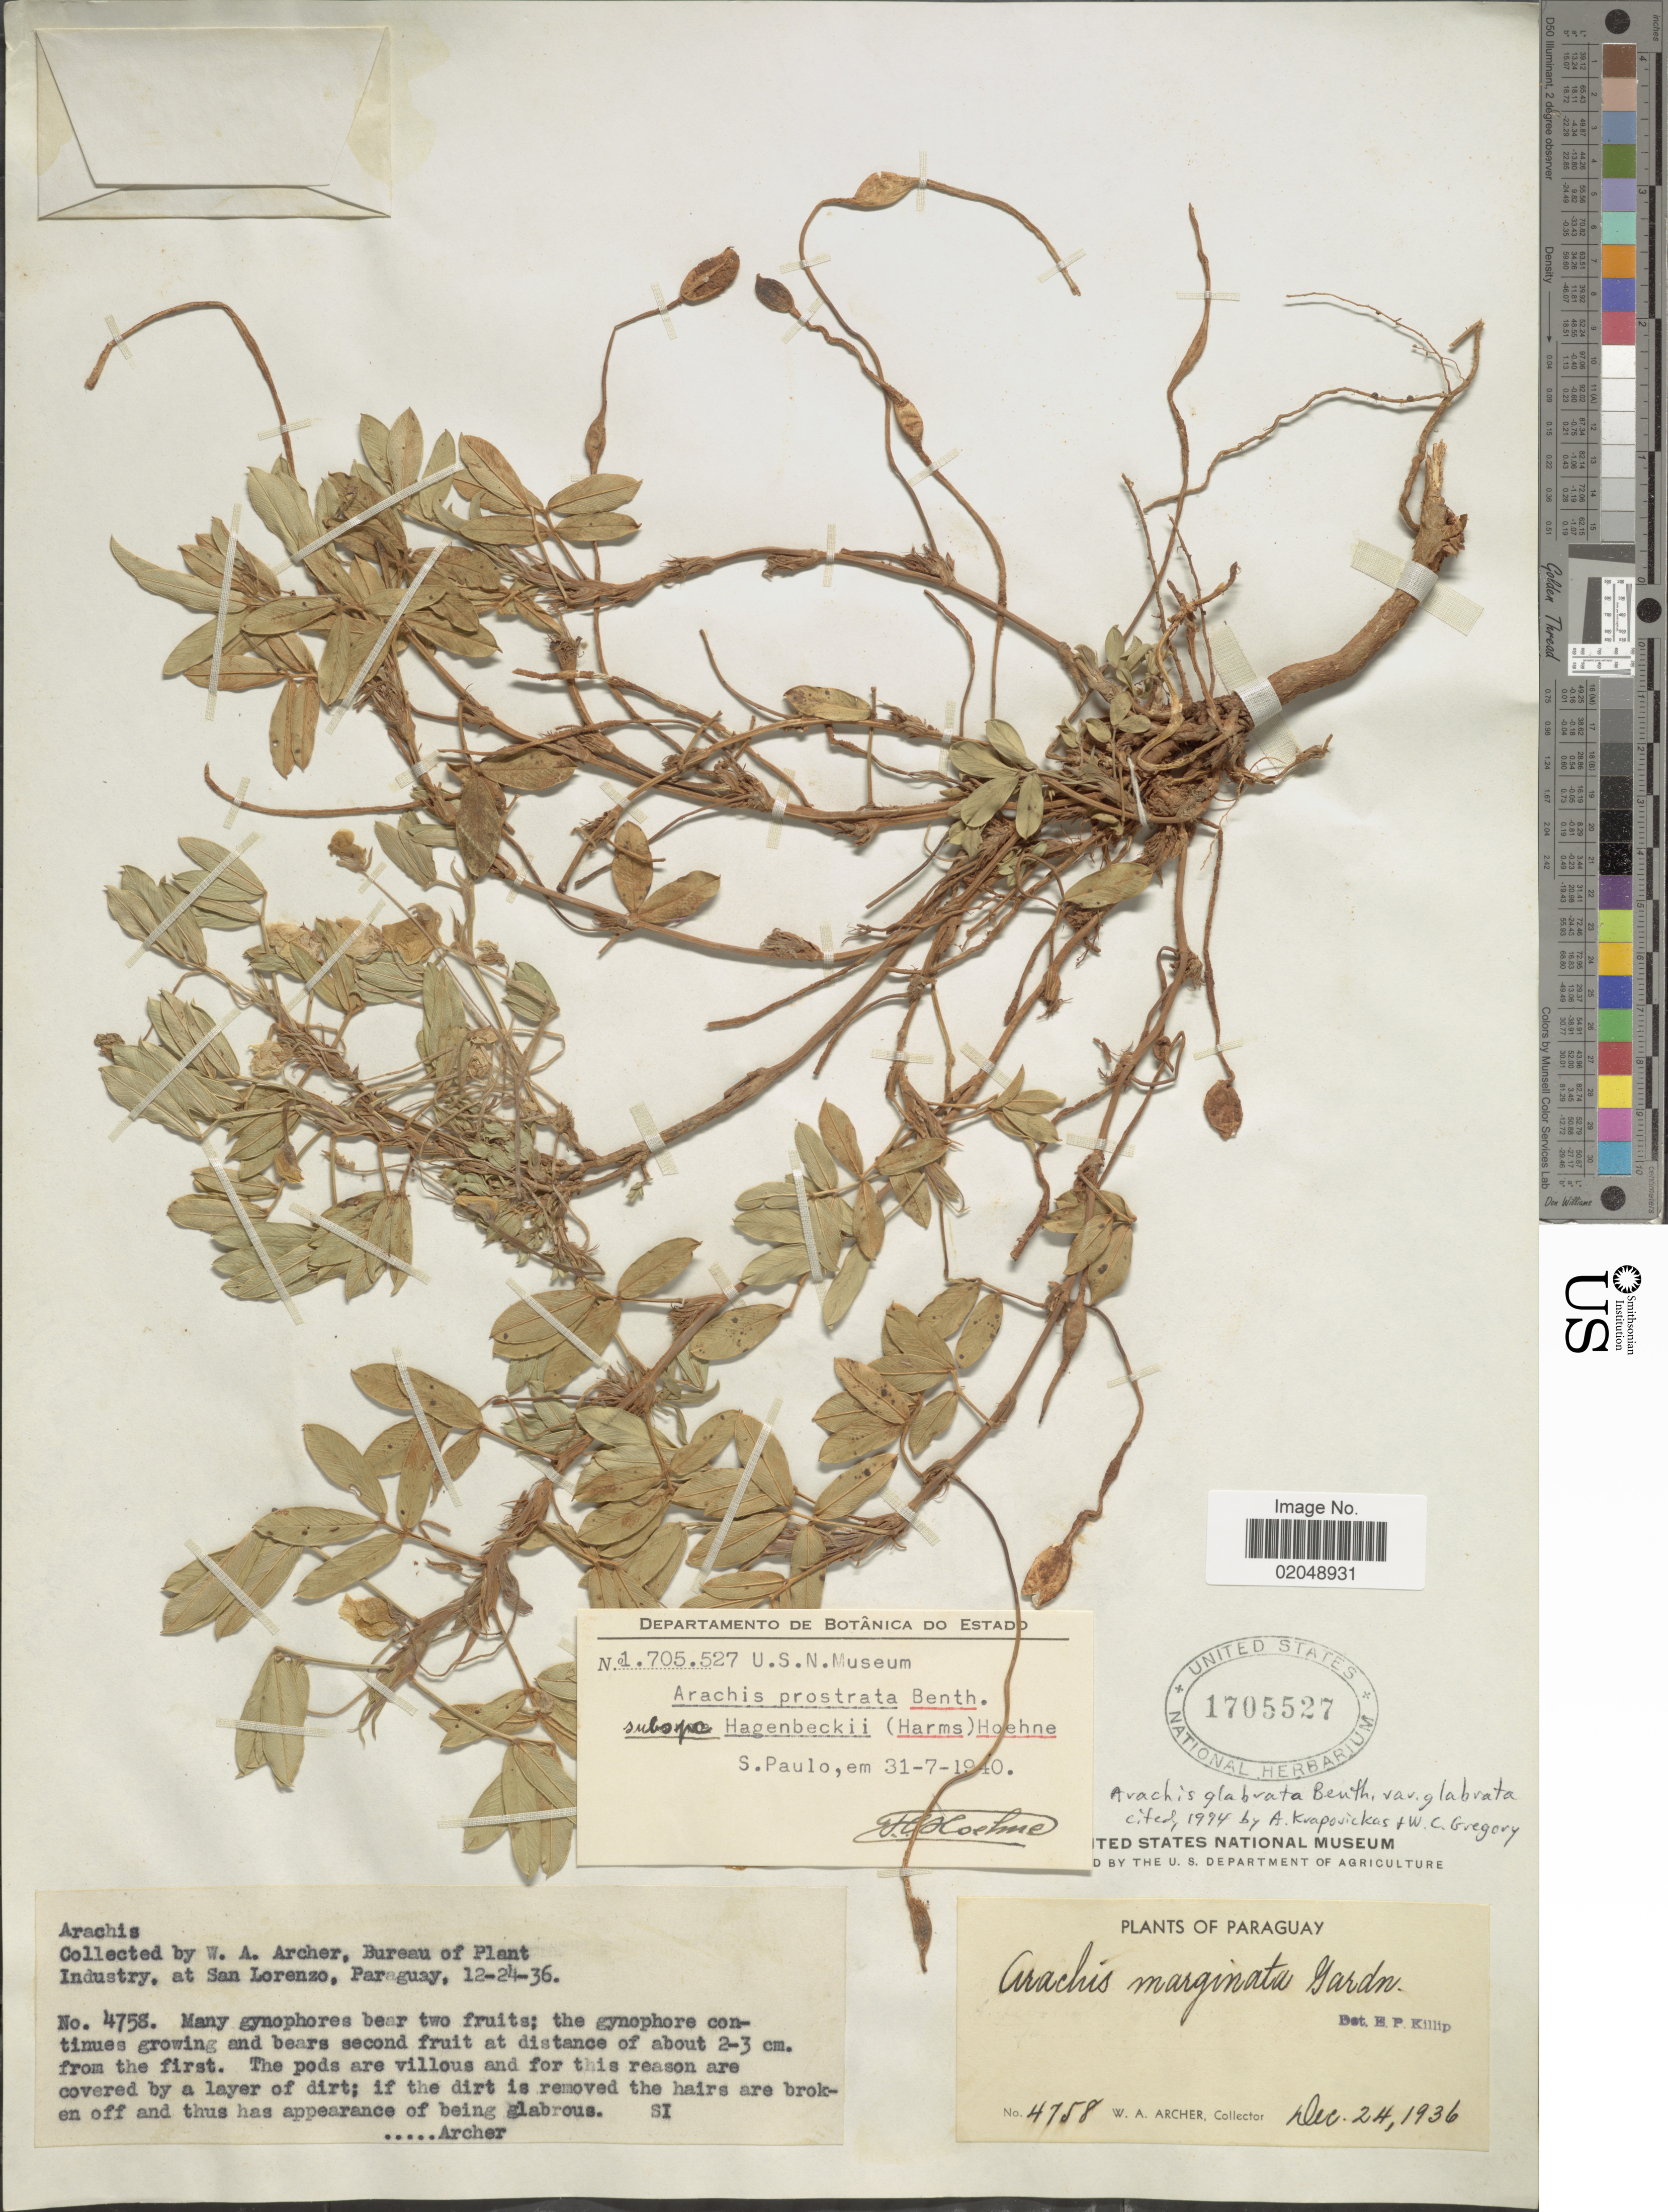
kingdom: Plantae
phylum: Tracheophyta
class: Magnoliopsida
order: Fabales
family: Fabaceae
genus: Arachis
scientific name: Arachis glabrata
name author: Benth.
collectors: W. A. Archer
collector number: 4758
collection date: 1936-12-24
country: Paraguay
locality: Bureau of Plant Industry, at San Lorenzo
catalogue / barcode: US 1705527